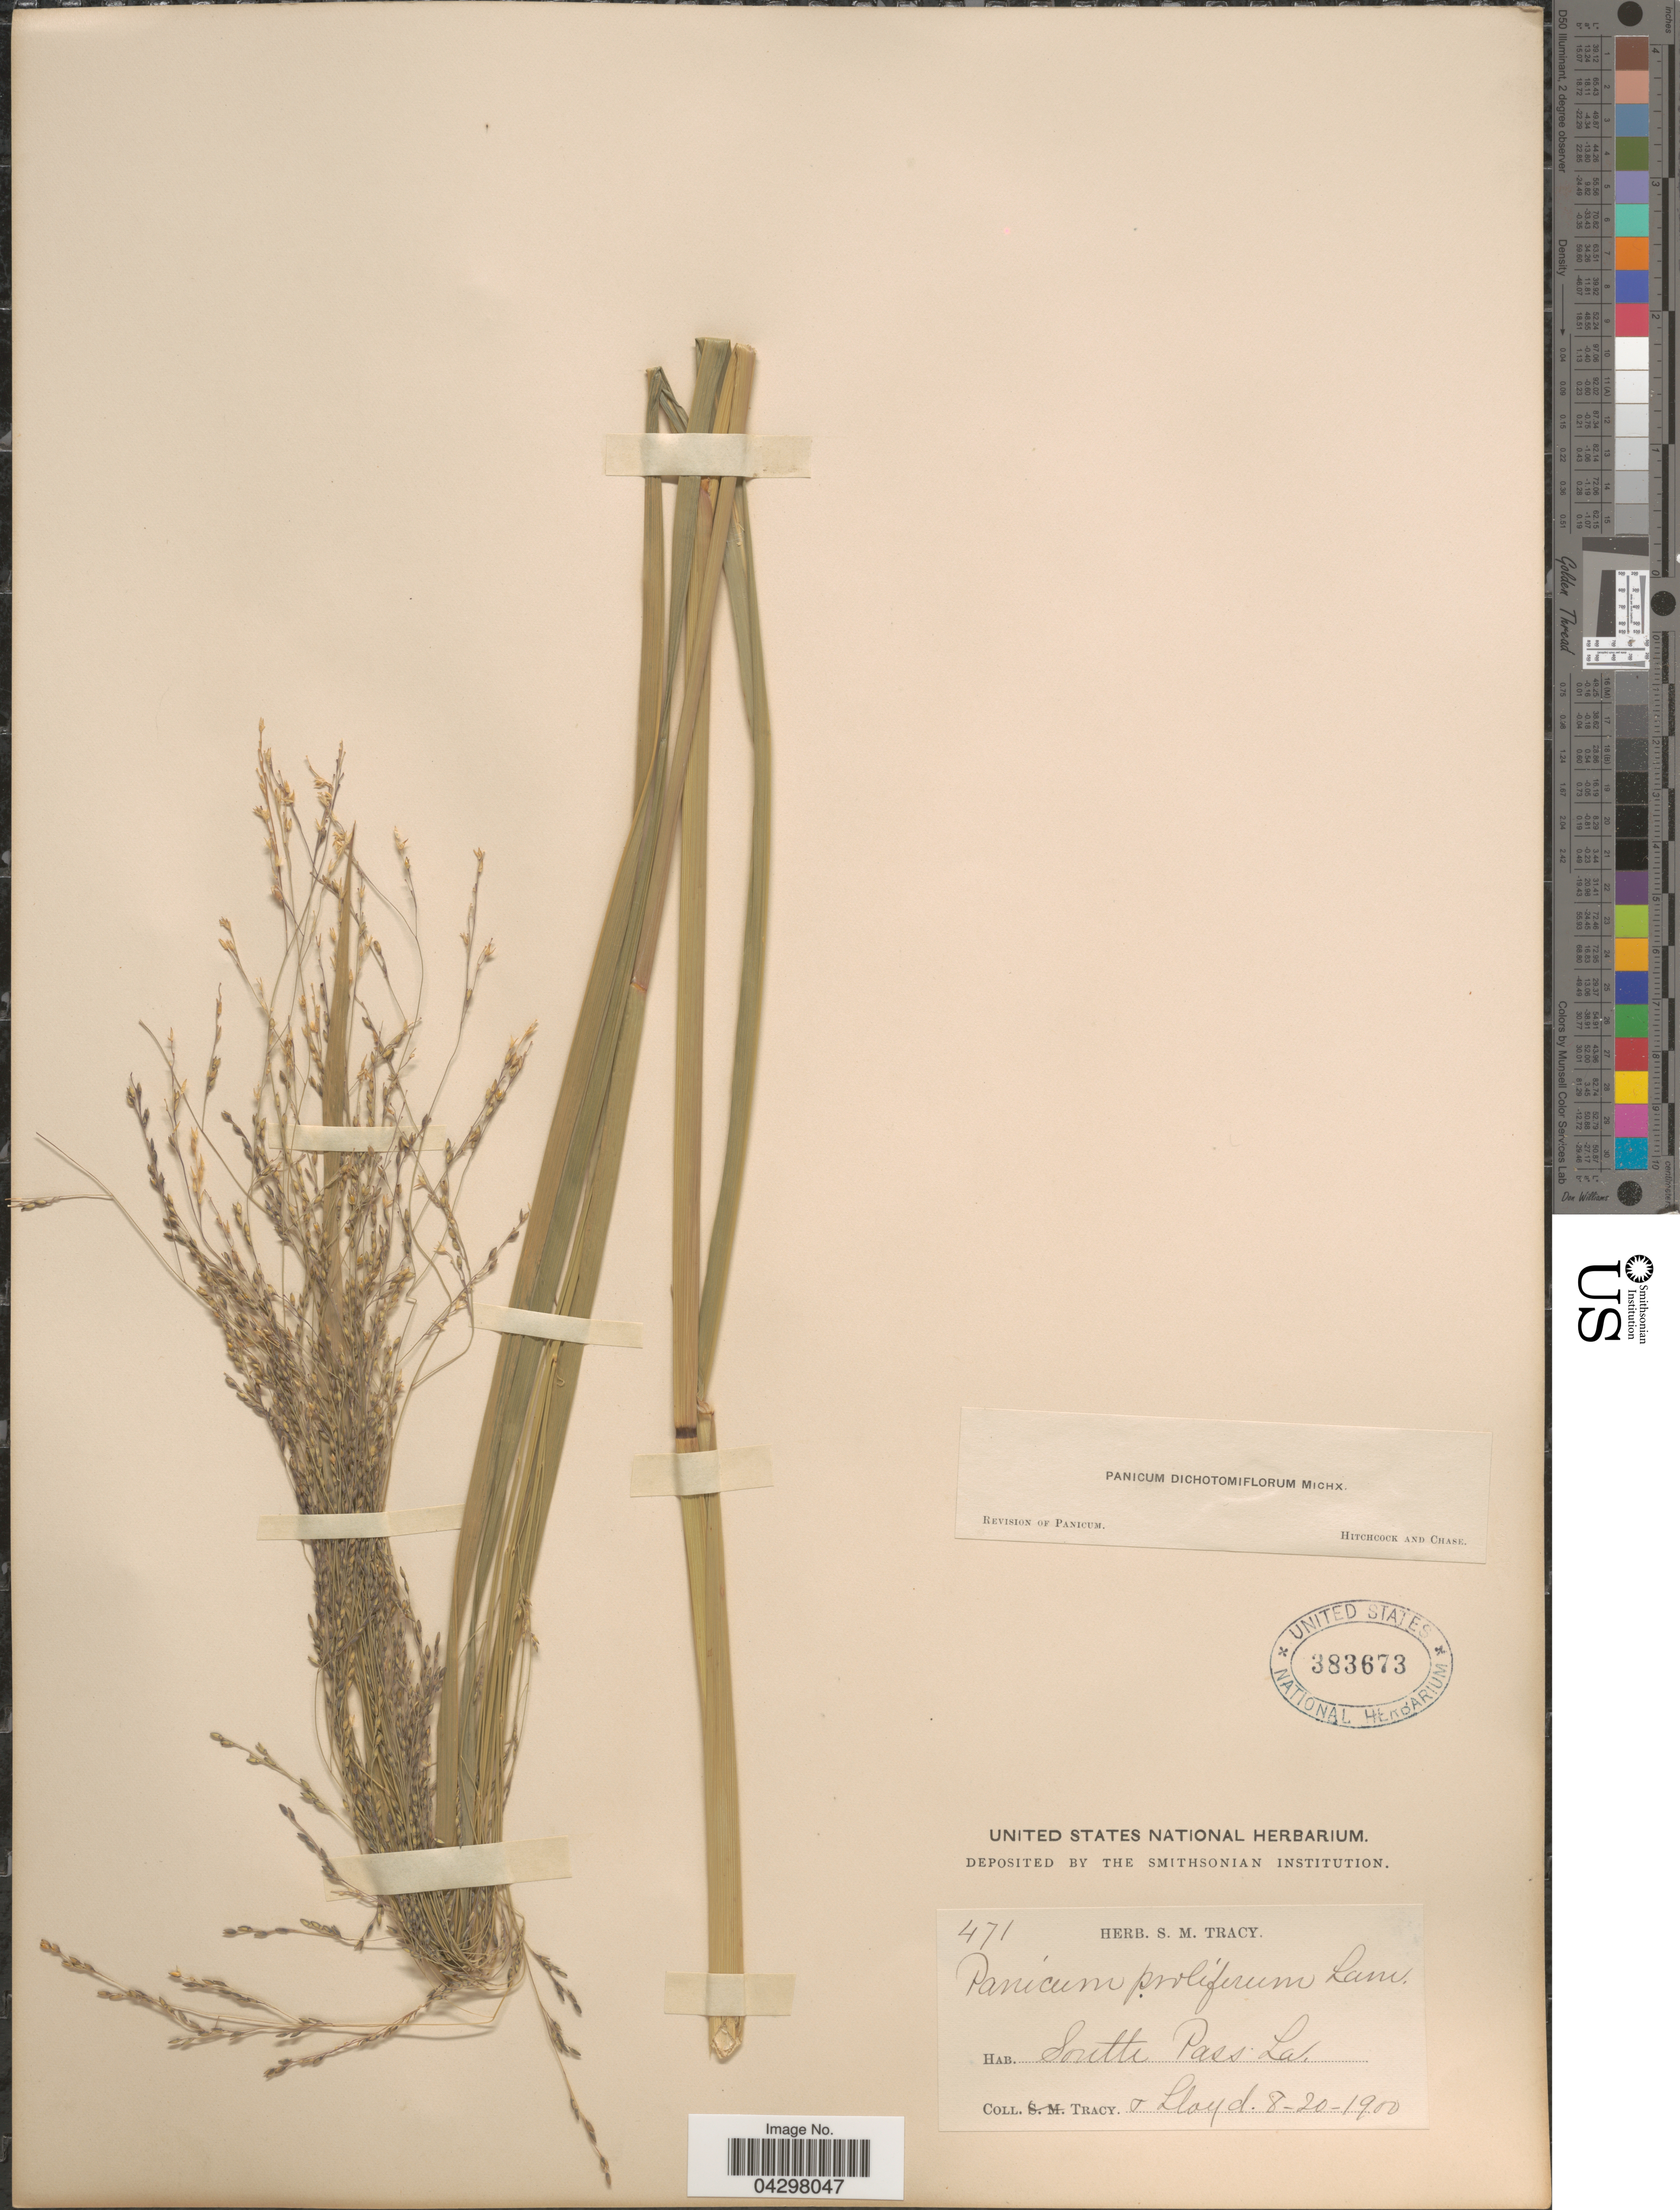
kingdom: Plantae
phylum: Tracheophyta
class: Liliopsida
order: Poales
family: Poaceae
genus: Panicum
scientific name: Panicum dichotomiflorum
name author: Michx.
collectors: -. Tracy & -- Lloyd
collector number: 471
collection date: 1900-08-20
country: United States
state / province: Louisiana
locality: South Pass.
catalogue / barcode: US 383673